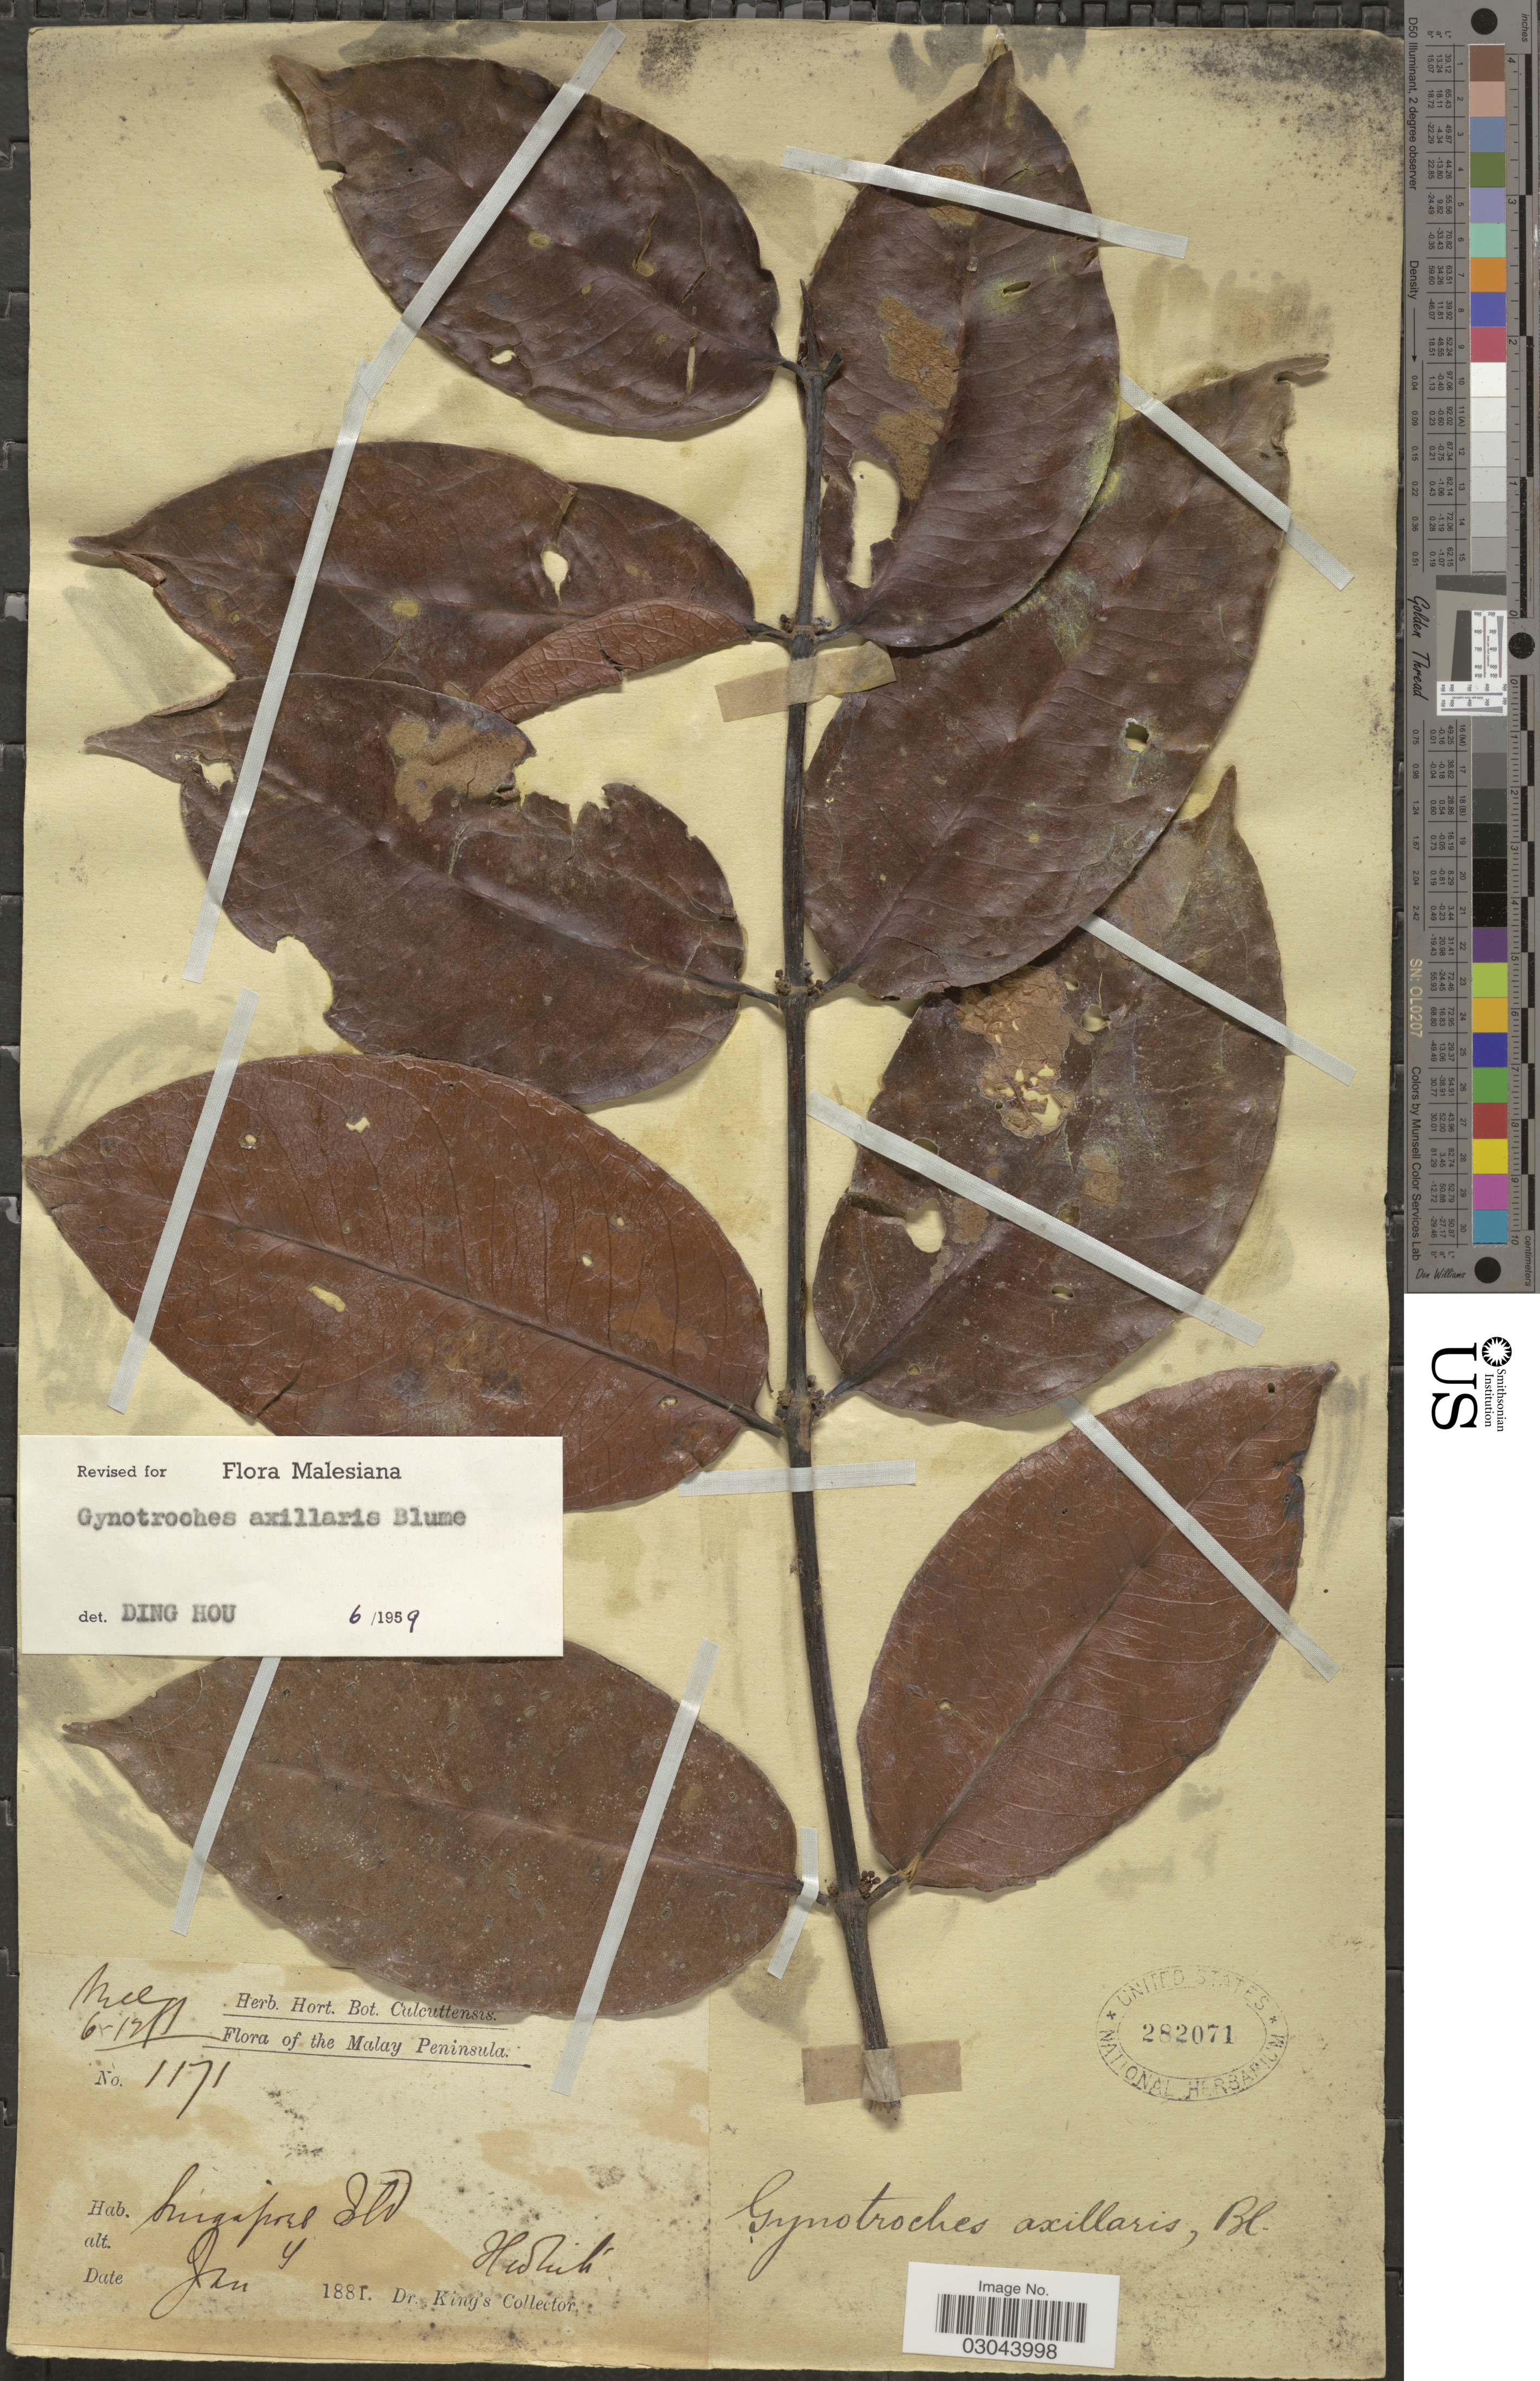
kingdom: Plantae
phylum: Tracheophyta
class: Magnoliopsida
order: Malpighiales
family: Rhizophoraceae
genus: Gynotroches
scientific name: Gynotroches axillaris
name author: Blume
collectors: Dr. King's collector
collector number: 1171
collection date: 1881-01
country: Singapore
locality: Malay Peninsula. Singapore Hd. [interpreted]. Hidlili [interpreted].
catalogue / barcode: US 282071